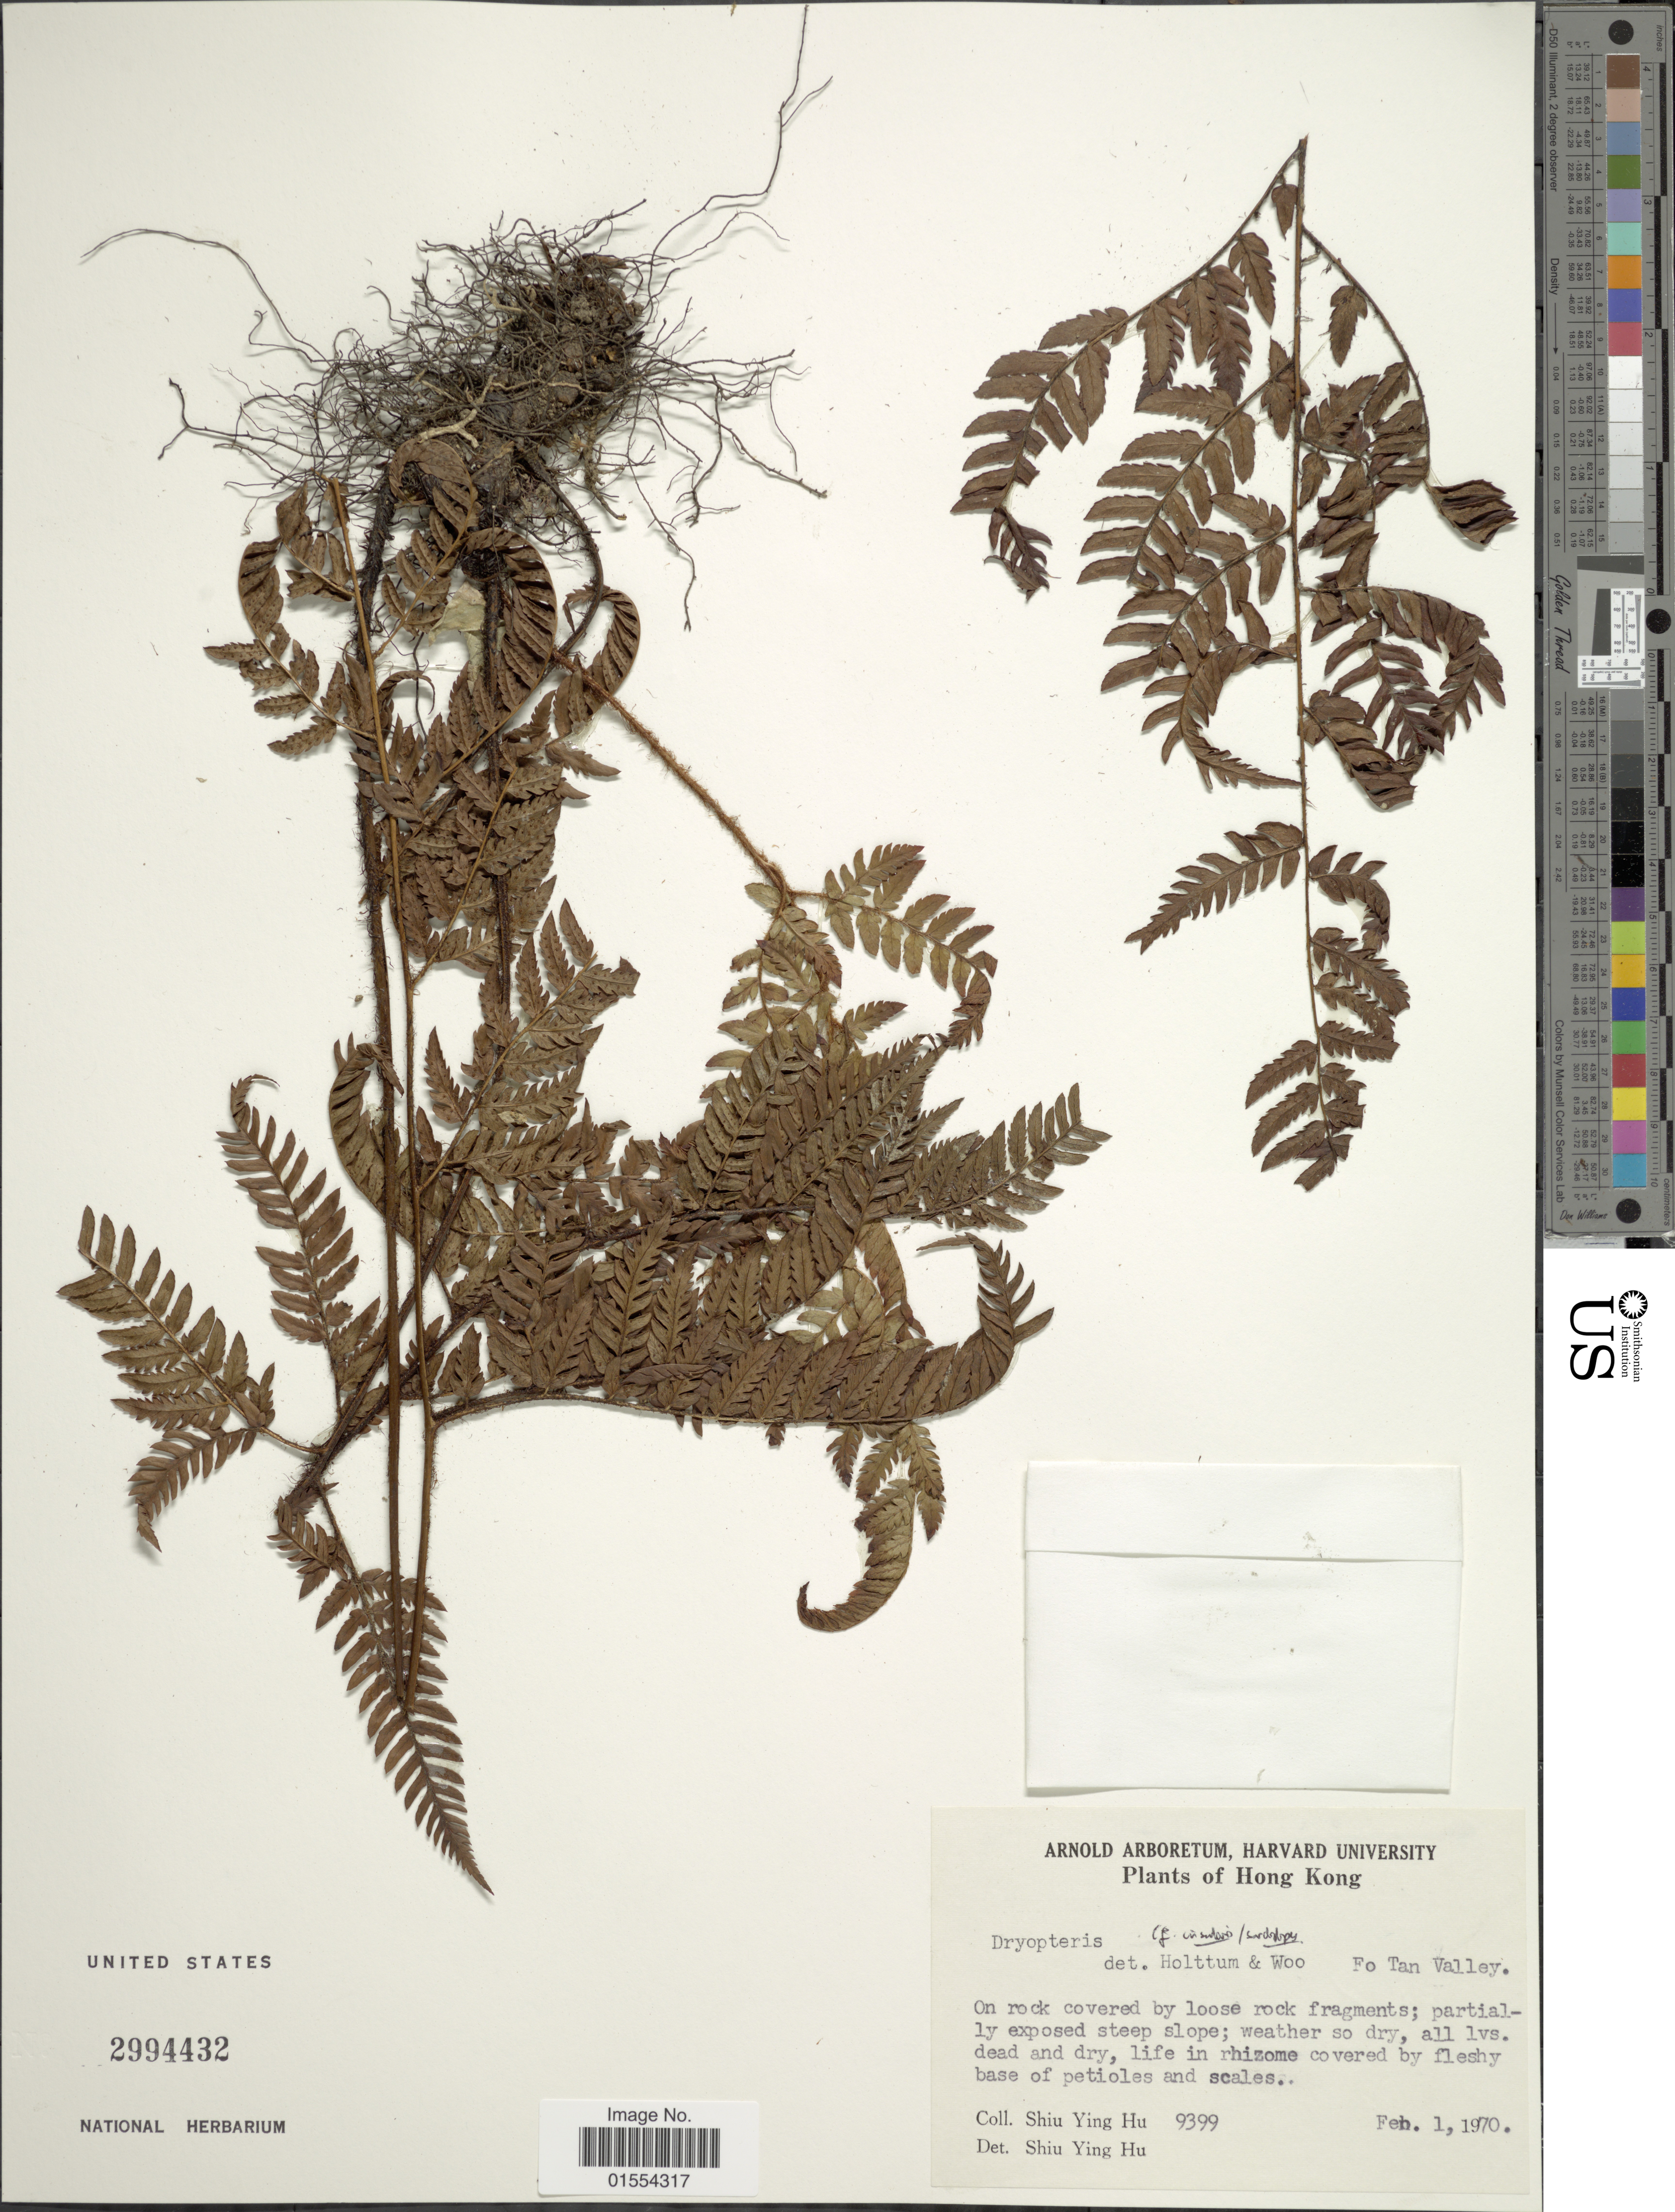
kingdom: Plantae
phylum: Tracheophyta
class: Polypodiopsida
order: Polypodiales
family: Dryopteridaceae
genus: Dryopteris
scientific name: Dryopteris indusiata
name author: (Makino) Makino & Yamam.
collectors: Y. Shiu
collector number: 9399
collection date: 1970-02-01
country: China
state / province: Hong Kong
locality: Hong Kong, Fo Tan Valley.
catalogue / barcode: US 2994432